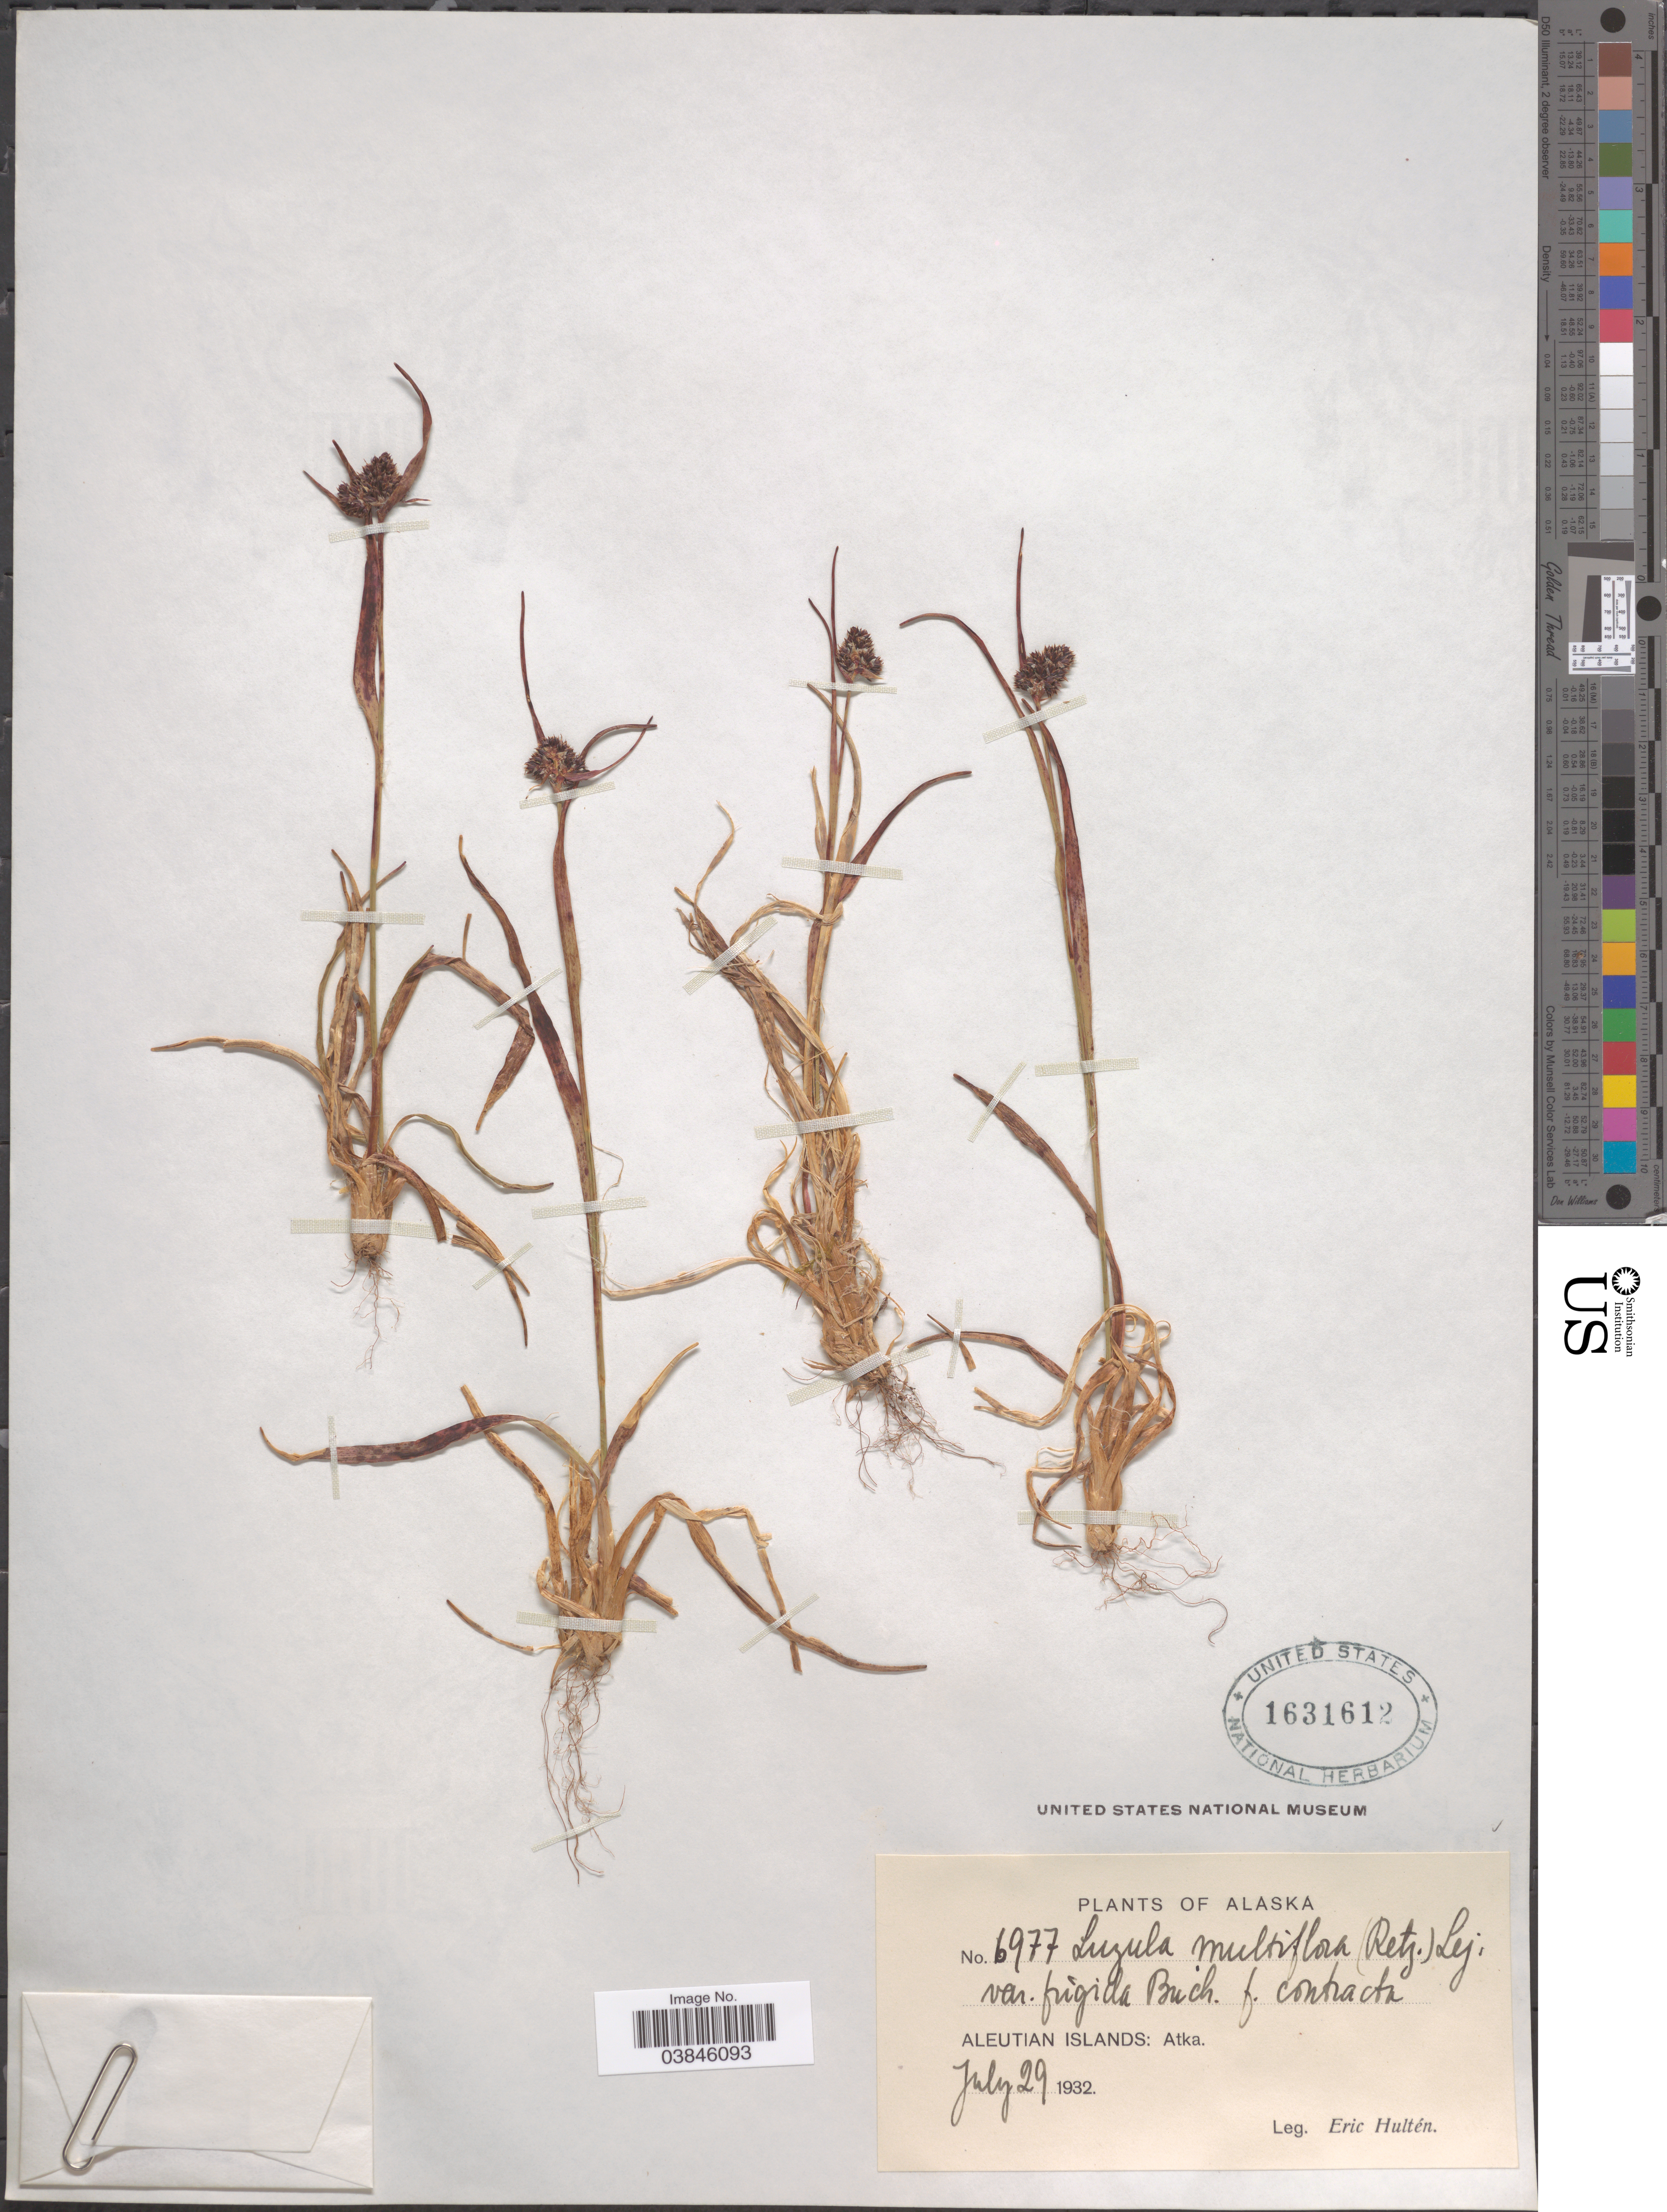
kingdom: Plantae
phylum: Tracheophyta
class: Liliopsida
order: Poales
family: Juncaceae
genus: Luzula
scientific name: Luzula multiflora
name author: (Ehrh.) Lej.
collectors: E. G. Hultén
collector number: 6977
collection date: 1932-07-29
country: United States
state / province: Alaska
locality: Aleutian Islands: Atka.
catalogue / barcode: US 1631612